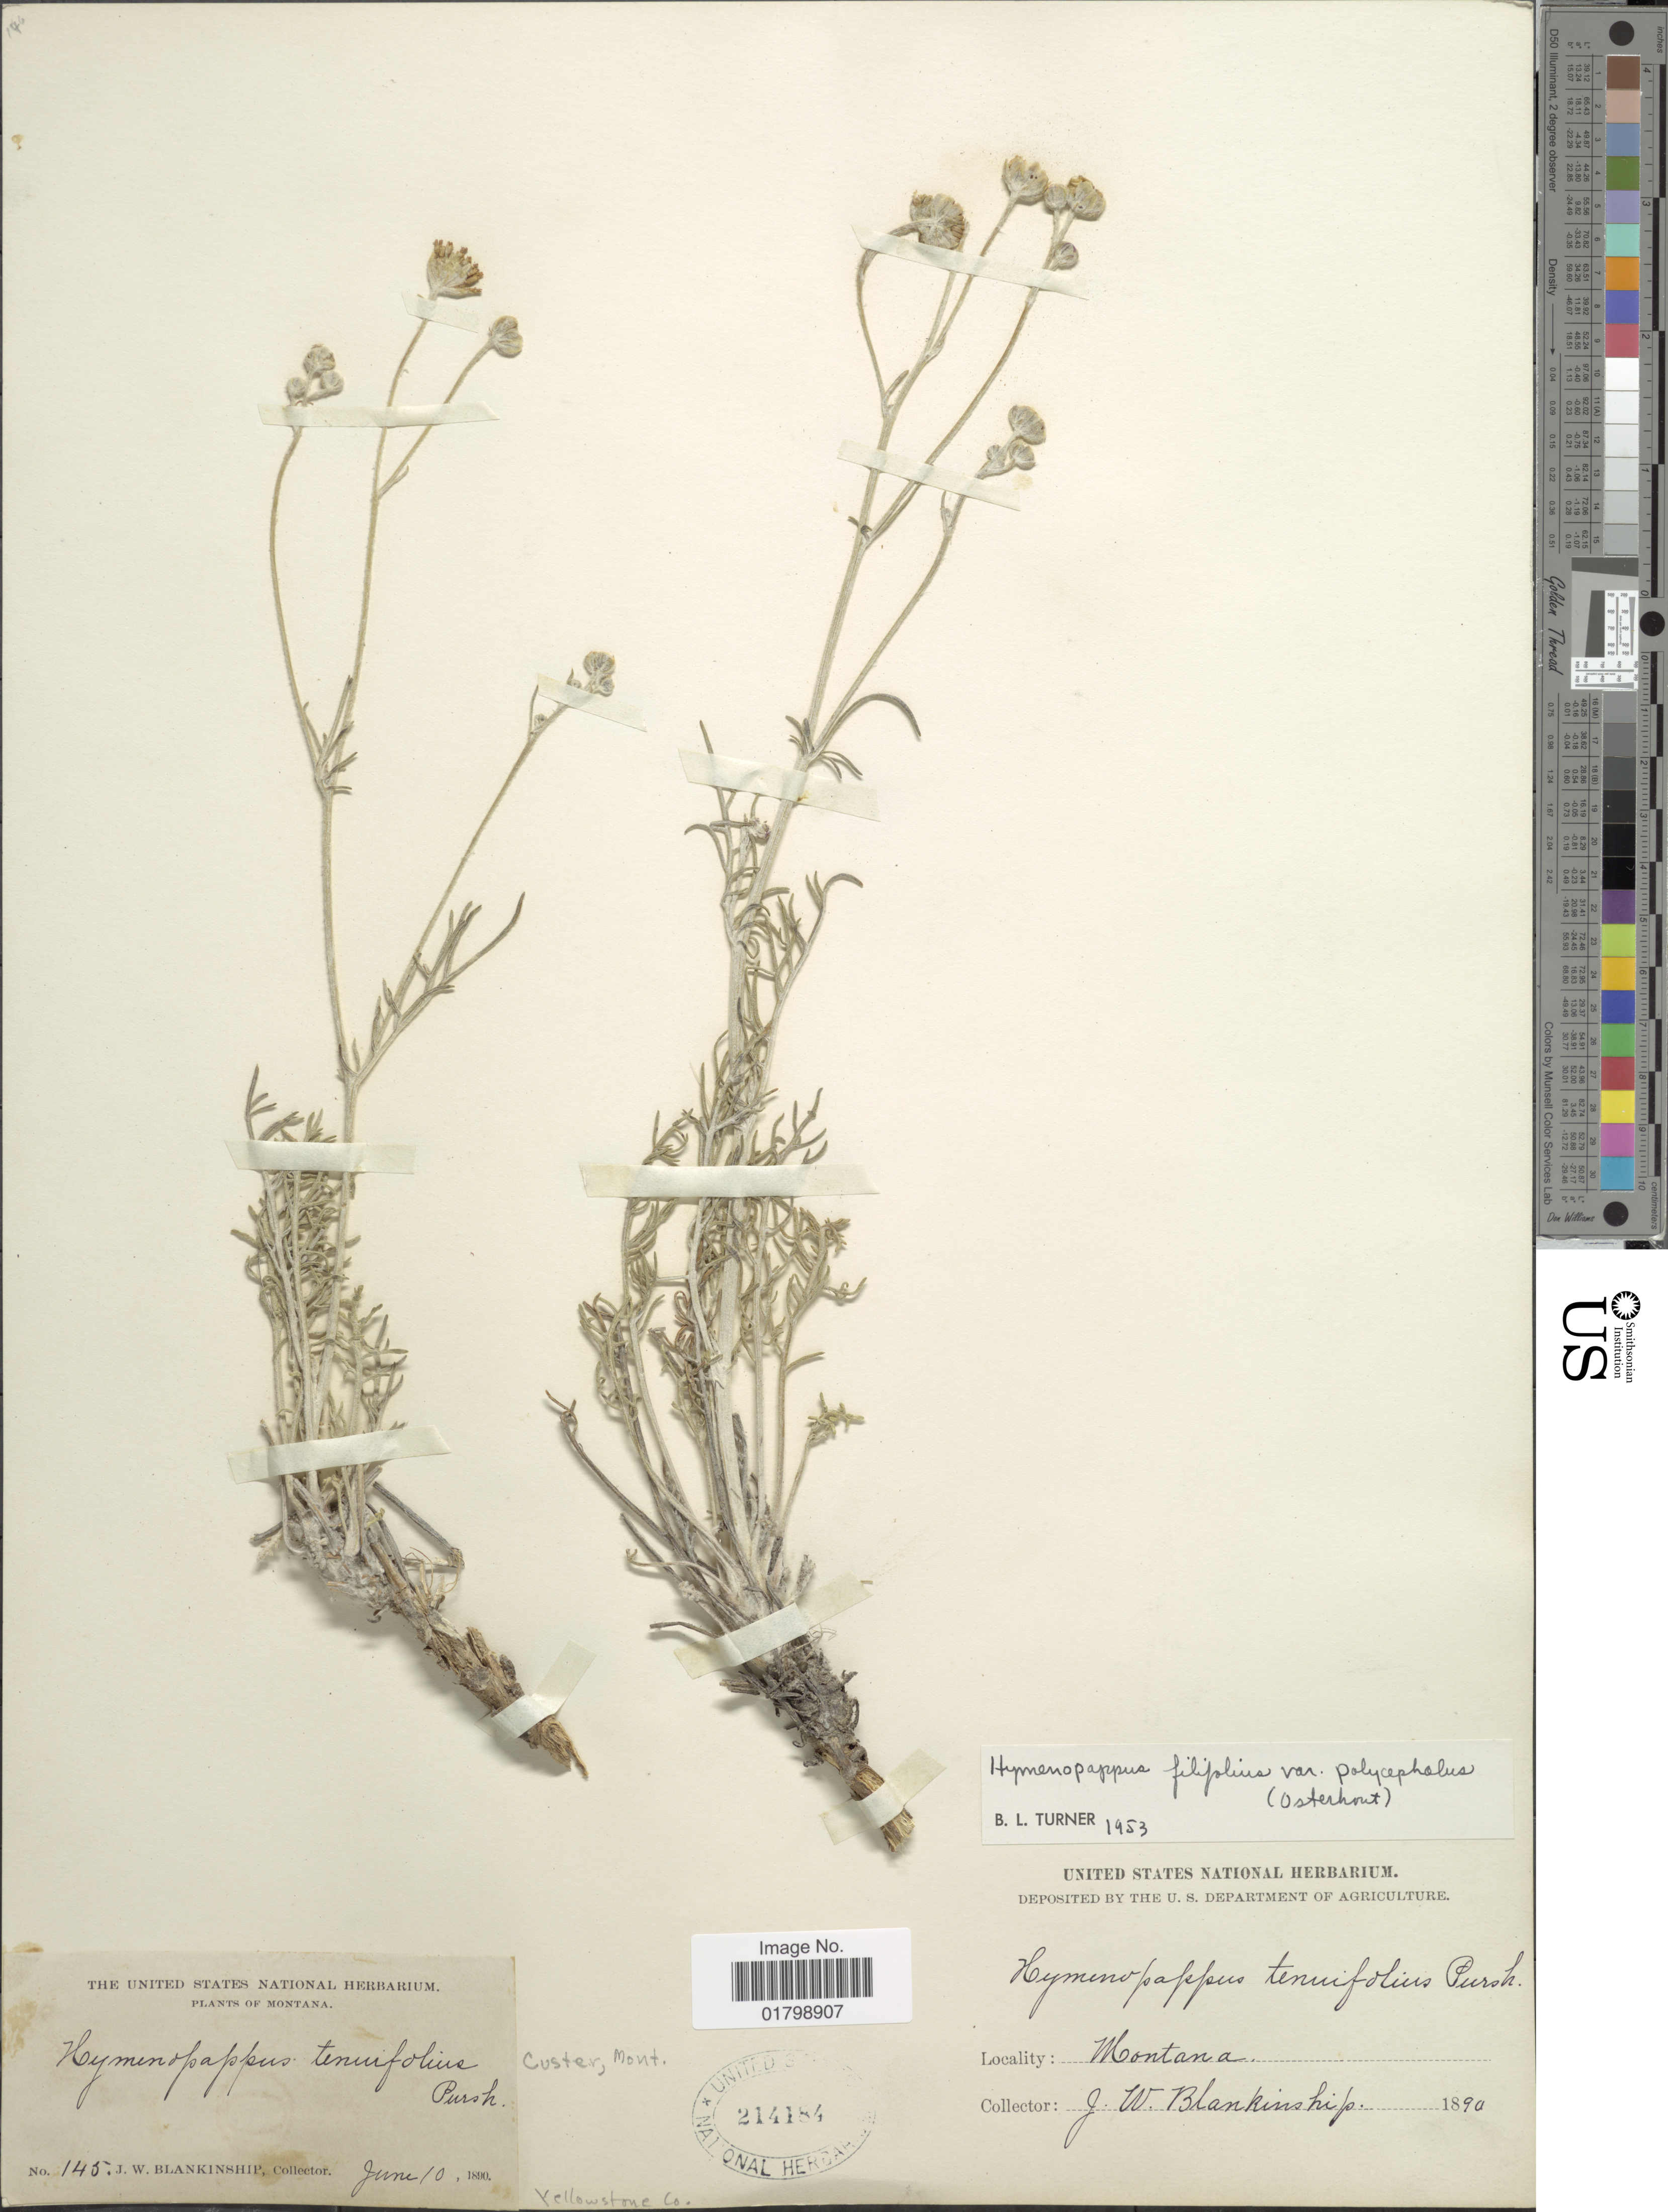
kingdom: Plantae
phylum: Tracheophyta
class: Magnoliopsida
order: Asterales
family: Asteraceae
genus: Hymenopappus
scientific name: Hymenopappus filifolius var. polycephalus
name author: (Osterh.) B.L. Turner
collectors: J. W. Blankinship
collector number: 145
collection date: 1890-06-10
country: United States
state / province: Montana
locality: Yellowstone Co,, Custer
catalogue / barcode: US 21484